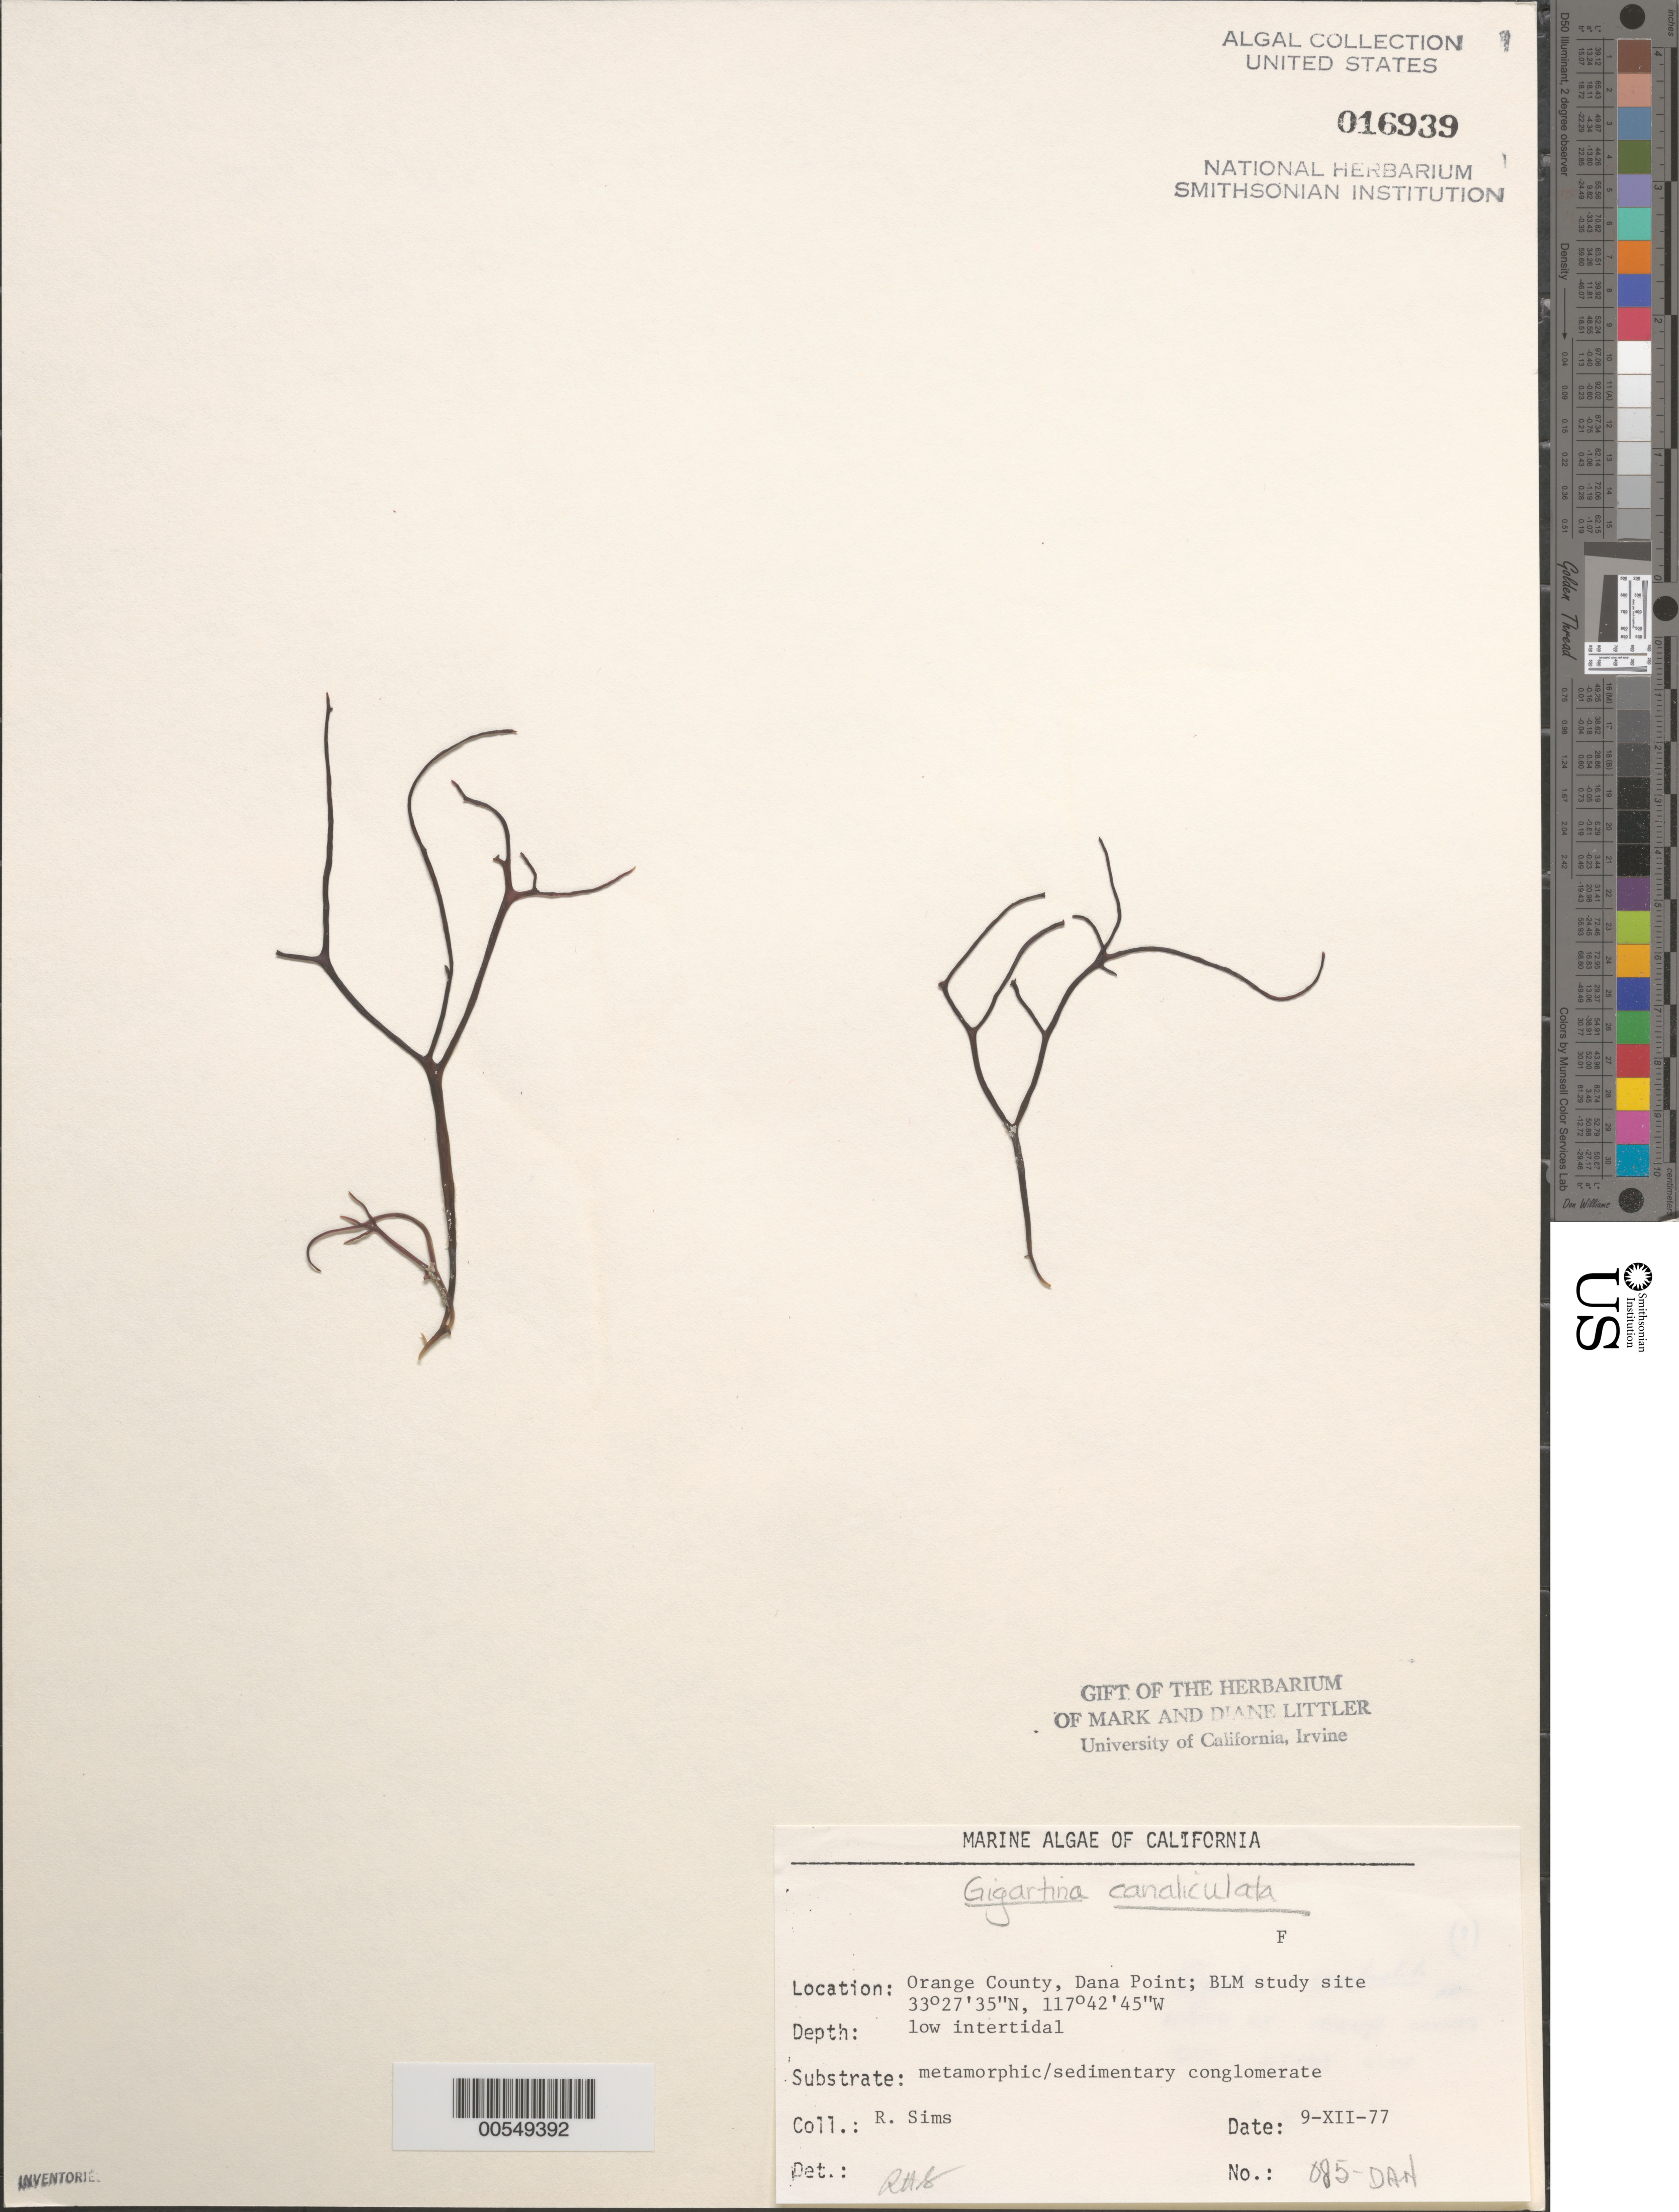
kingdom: Plantae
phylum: Rhodophyta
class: Florideophyceae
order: Gigartinales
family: Gigartinaceae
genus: Chondracanthus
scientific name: Chondracanthus canaliculatus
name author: (Harv.) Guiry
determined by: Algae name updating Project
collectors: R. H. Sims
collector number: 085-dan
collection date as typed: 09 Dec 1977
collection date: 1977-12-09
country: United States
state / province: California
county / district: Orange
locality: Dana Point, 1 km north of marina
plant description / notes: BLM-SOCALBIGHT Rocky Intertidal Survey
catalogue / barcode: US 16939